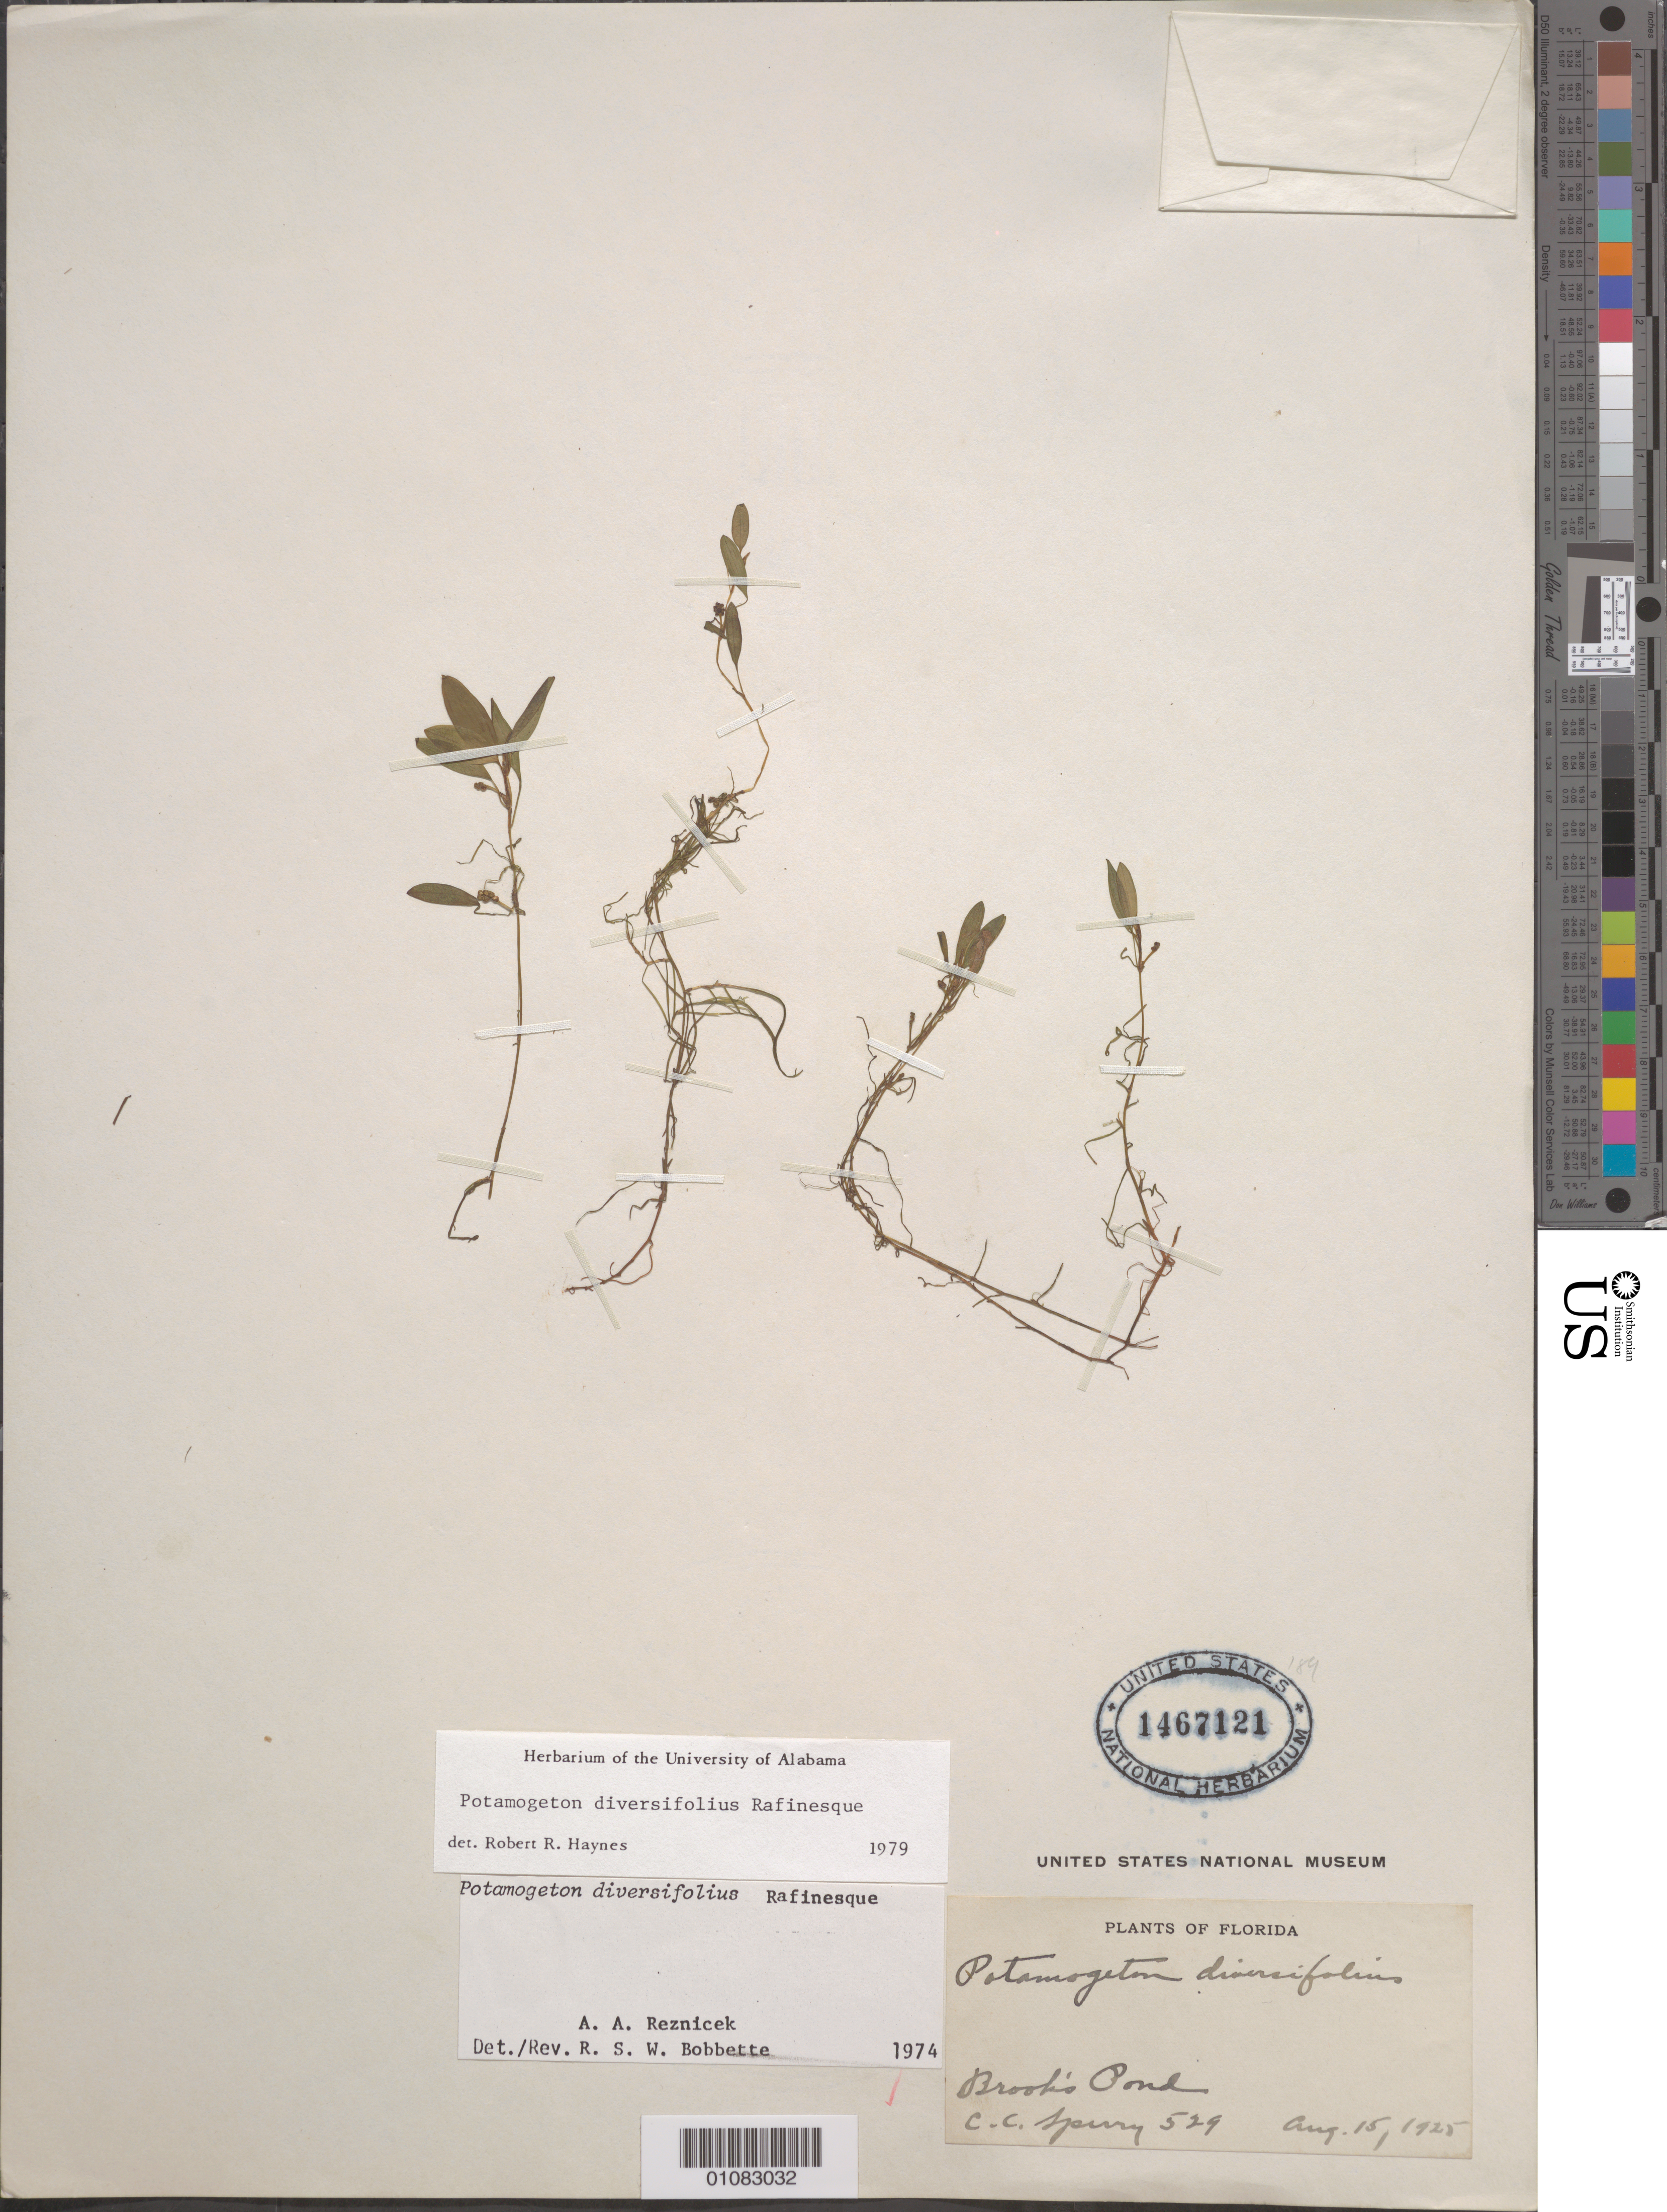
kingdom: Plantae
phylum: Tracheophyta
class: Liliopsida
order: Alismatales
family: Potamogetonaceae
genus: Potamogeton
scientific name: Potamogeton diversifolius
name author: Raf.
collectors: C. C. Sperry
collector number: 529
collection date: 1925-08-15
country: United States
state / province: Florida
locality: Brook's Pond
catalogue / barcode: US 1467121